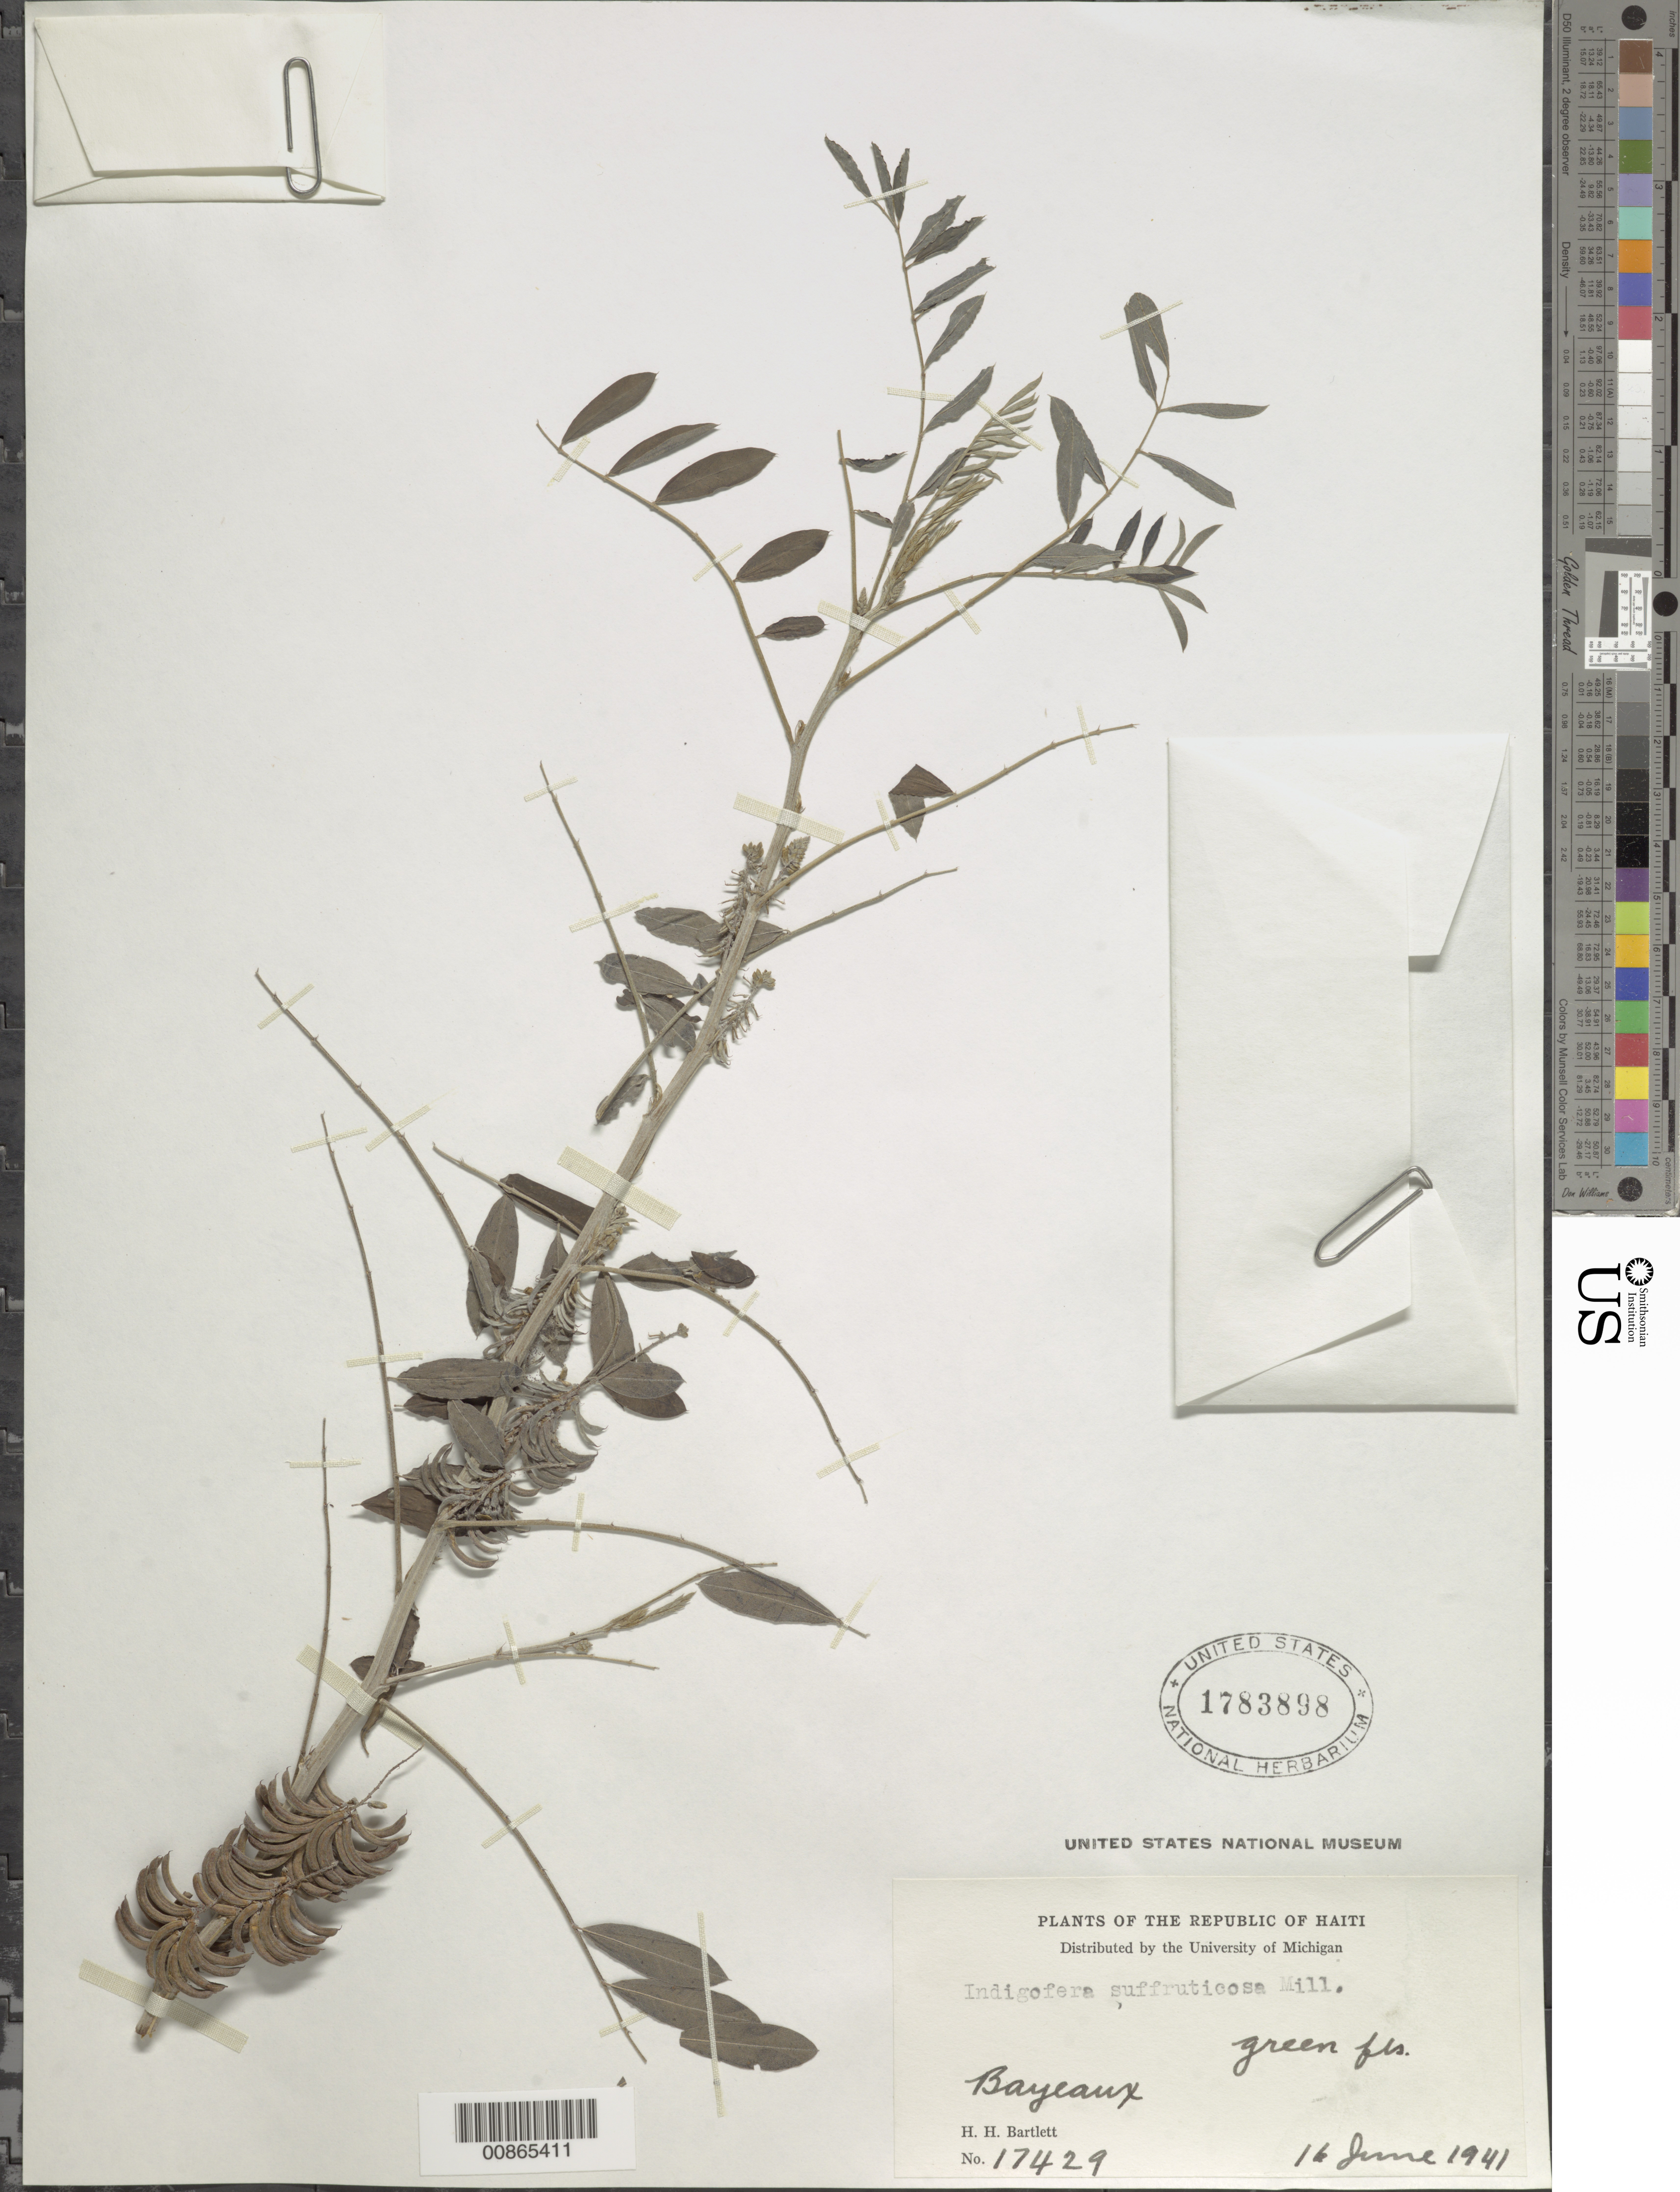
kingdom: Plantae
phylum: Tracheophyta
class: Magnoliopsida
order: Fabales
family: Fabaceae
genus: Indigofera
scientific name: Indigofera suffruticosa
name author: Mill.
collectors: H. H. Bartlett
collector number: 17429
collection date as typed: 16 Jun 1941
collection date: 1941-06-16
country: Haiti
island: Hispaniola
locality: Bayeux.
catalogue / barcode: US 1783898